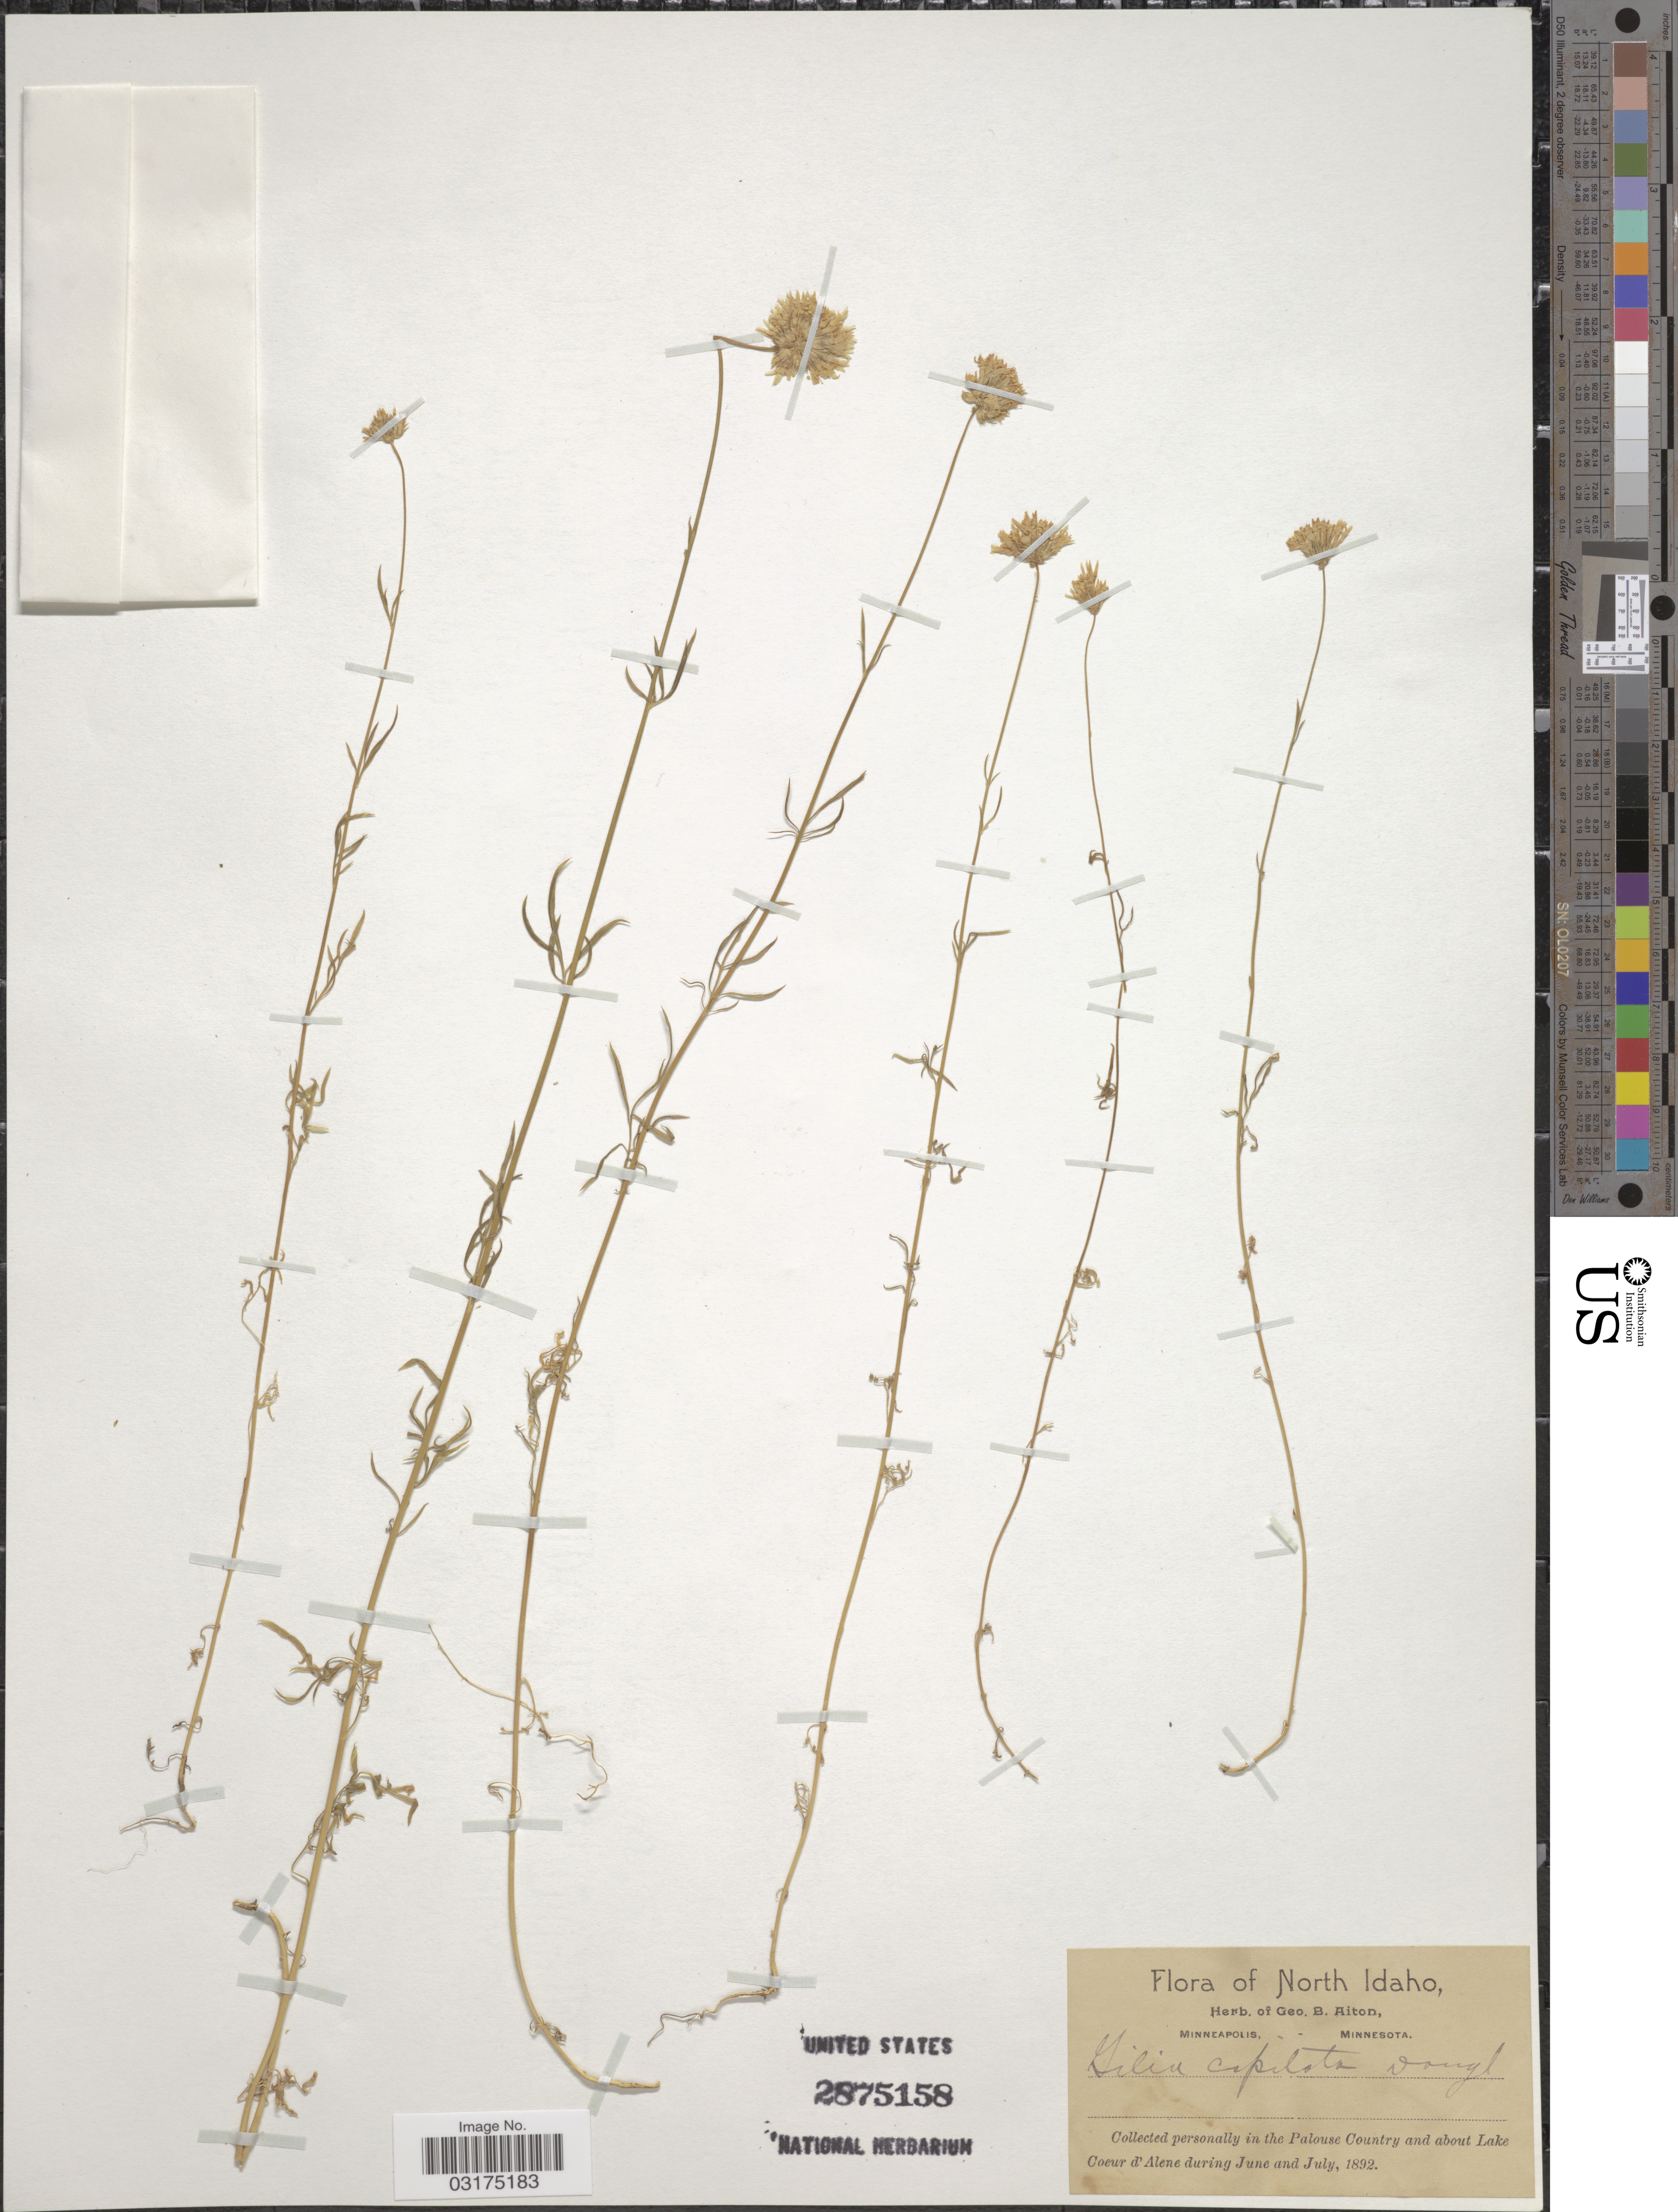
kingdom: Plantae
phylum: Tracheophyta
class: Magnoliopsida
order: Ericales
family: Polemoniaceae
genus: Gilia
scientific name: Gilia capitata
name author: Sims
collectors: ex herb. Geo. B. Aiton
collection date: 1892-06/1892-07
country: United States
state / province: Idaho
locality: North Idaho, in the Palouse Country and about Lake Coeur d'Alene.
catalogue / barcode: US 2875158